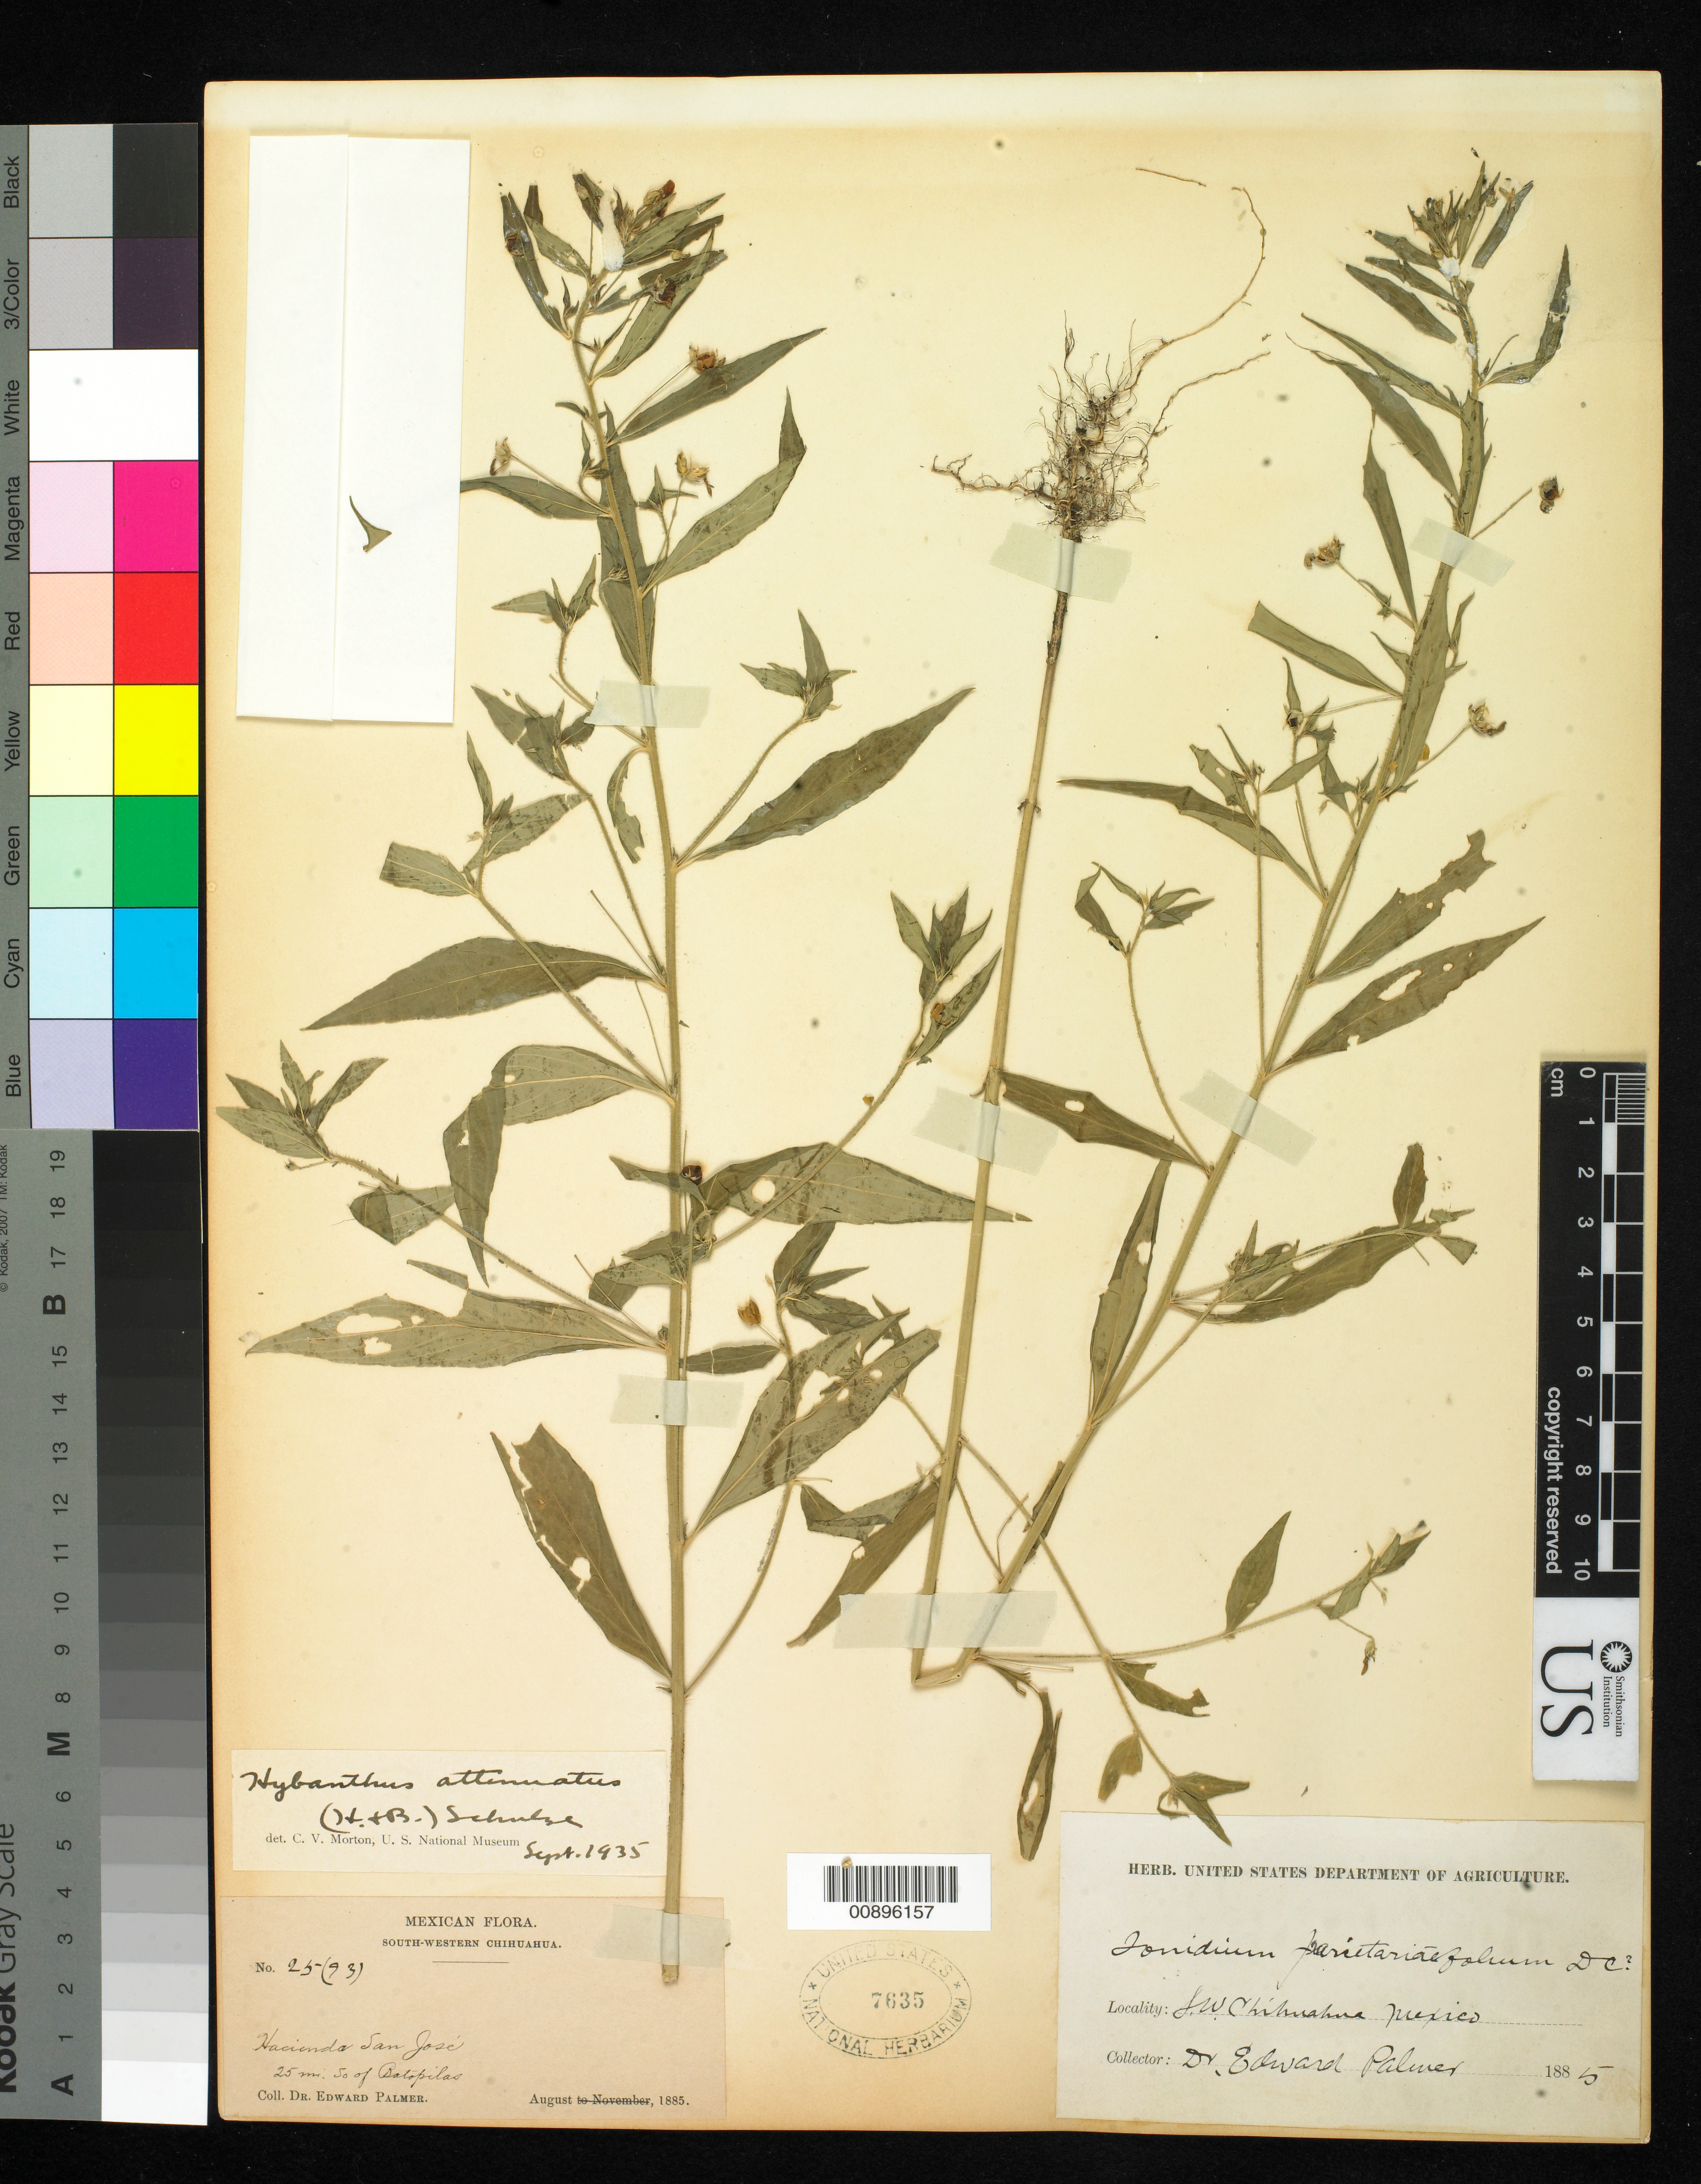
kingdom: Plantae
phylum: Tracheophyta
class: Magnoliopsida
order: Malpighiales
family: Violaceae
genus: Pombalia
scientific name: Pombalia attenuata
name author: (Humb. & Bonpl. ex Willd.) Paula-Souza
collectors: E. Palmer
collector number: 25 (93)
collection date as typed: Aug 1885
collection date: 1885-08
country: Mexico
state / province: Chihuahua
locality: Hacienda de San José, 25 mi. S of Batopilas. South- Western Chihuahua.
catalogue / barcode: US 7635